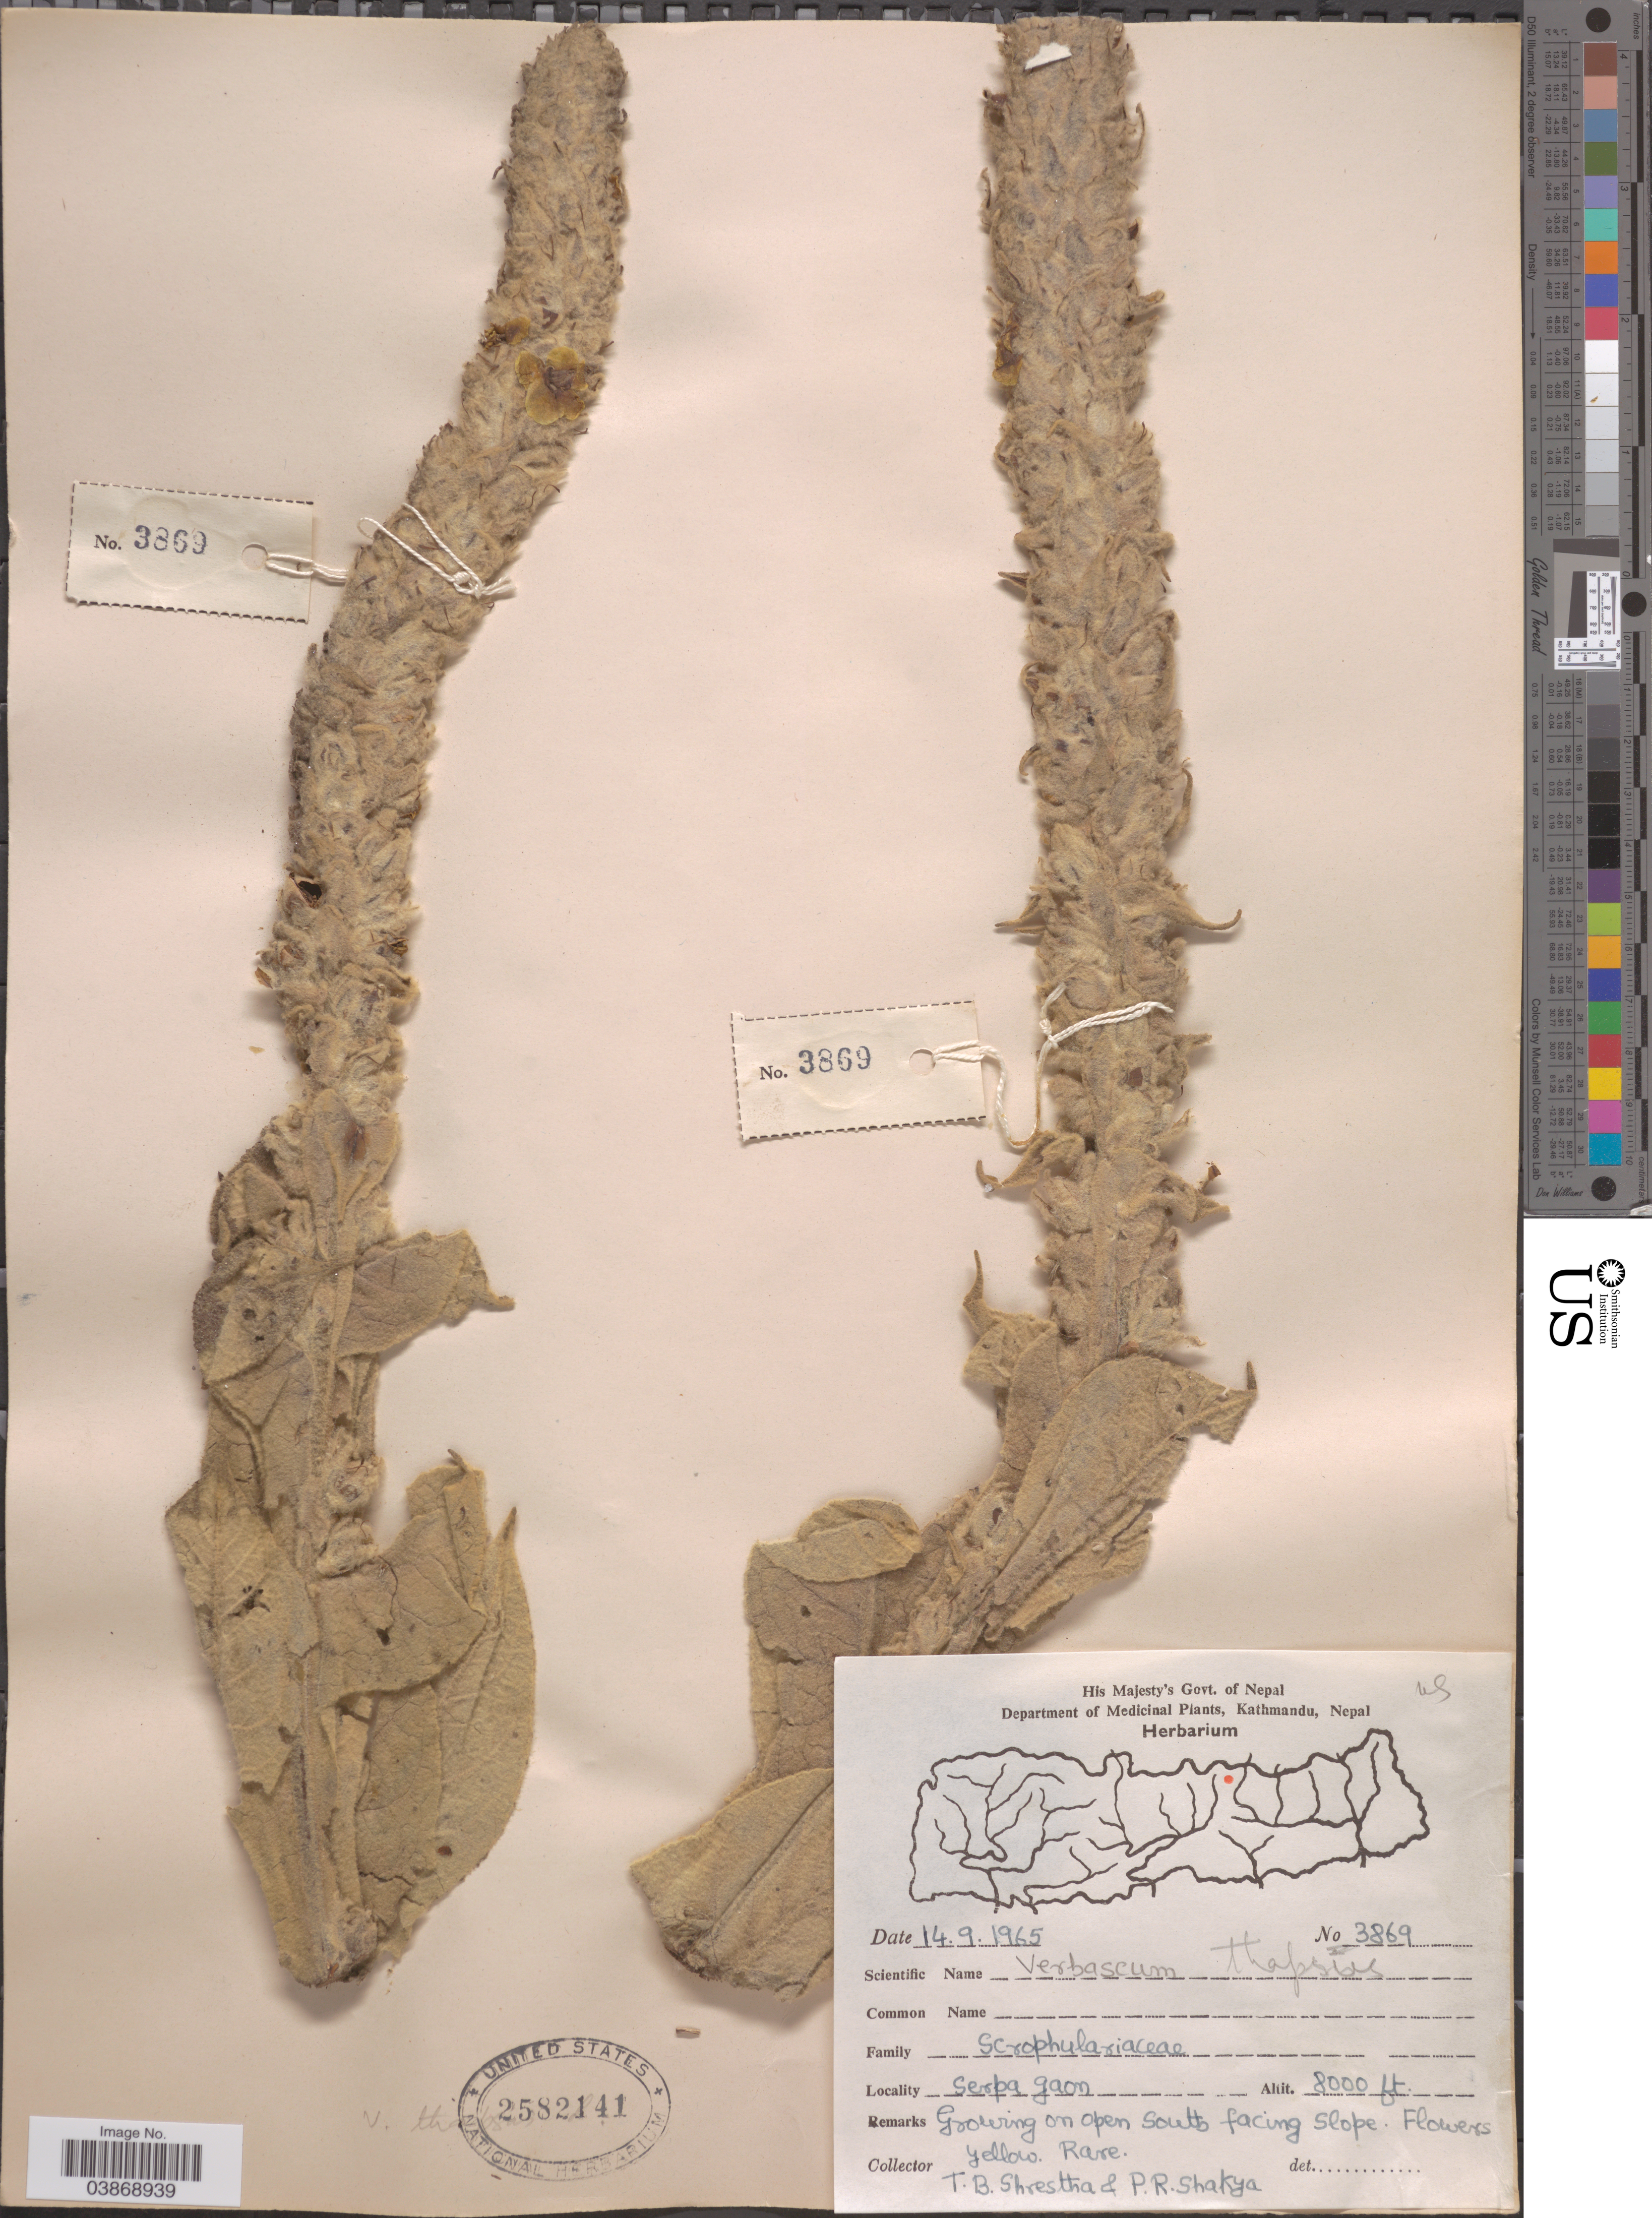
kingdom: Plantae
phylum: Tracheophyta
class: Magnoliopsida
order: Lamiales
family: Scrophulariaceae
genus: Verbascum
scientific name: Verbascum thapsus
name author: L.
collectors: T. B. Shrestha & P. Shakya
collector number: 3869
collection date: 1965-09-14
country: Nepal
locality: Serpa gaon. On open South facing slope.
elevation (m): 2438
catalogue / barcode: US 2582141